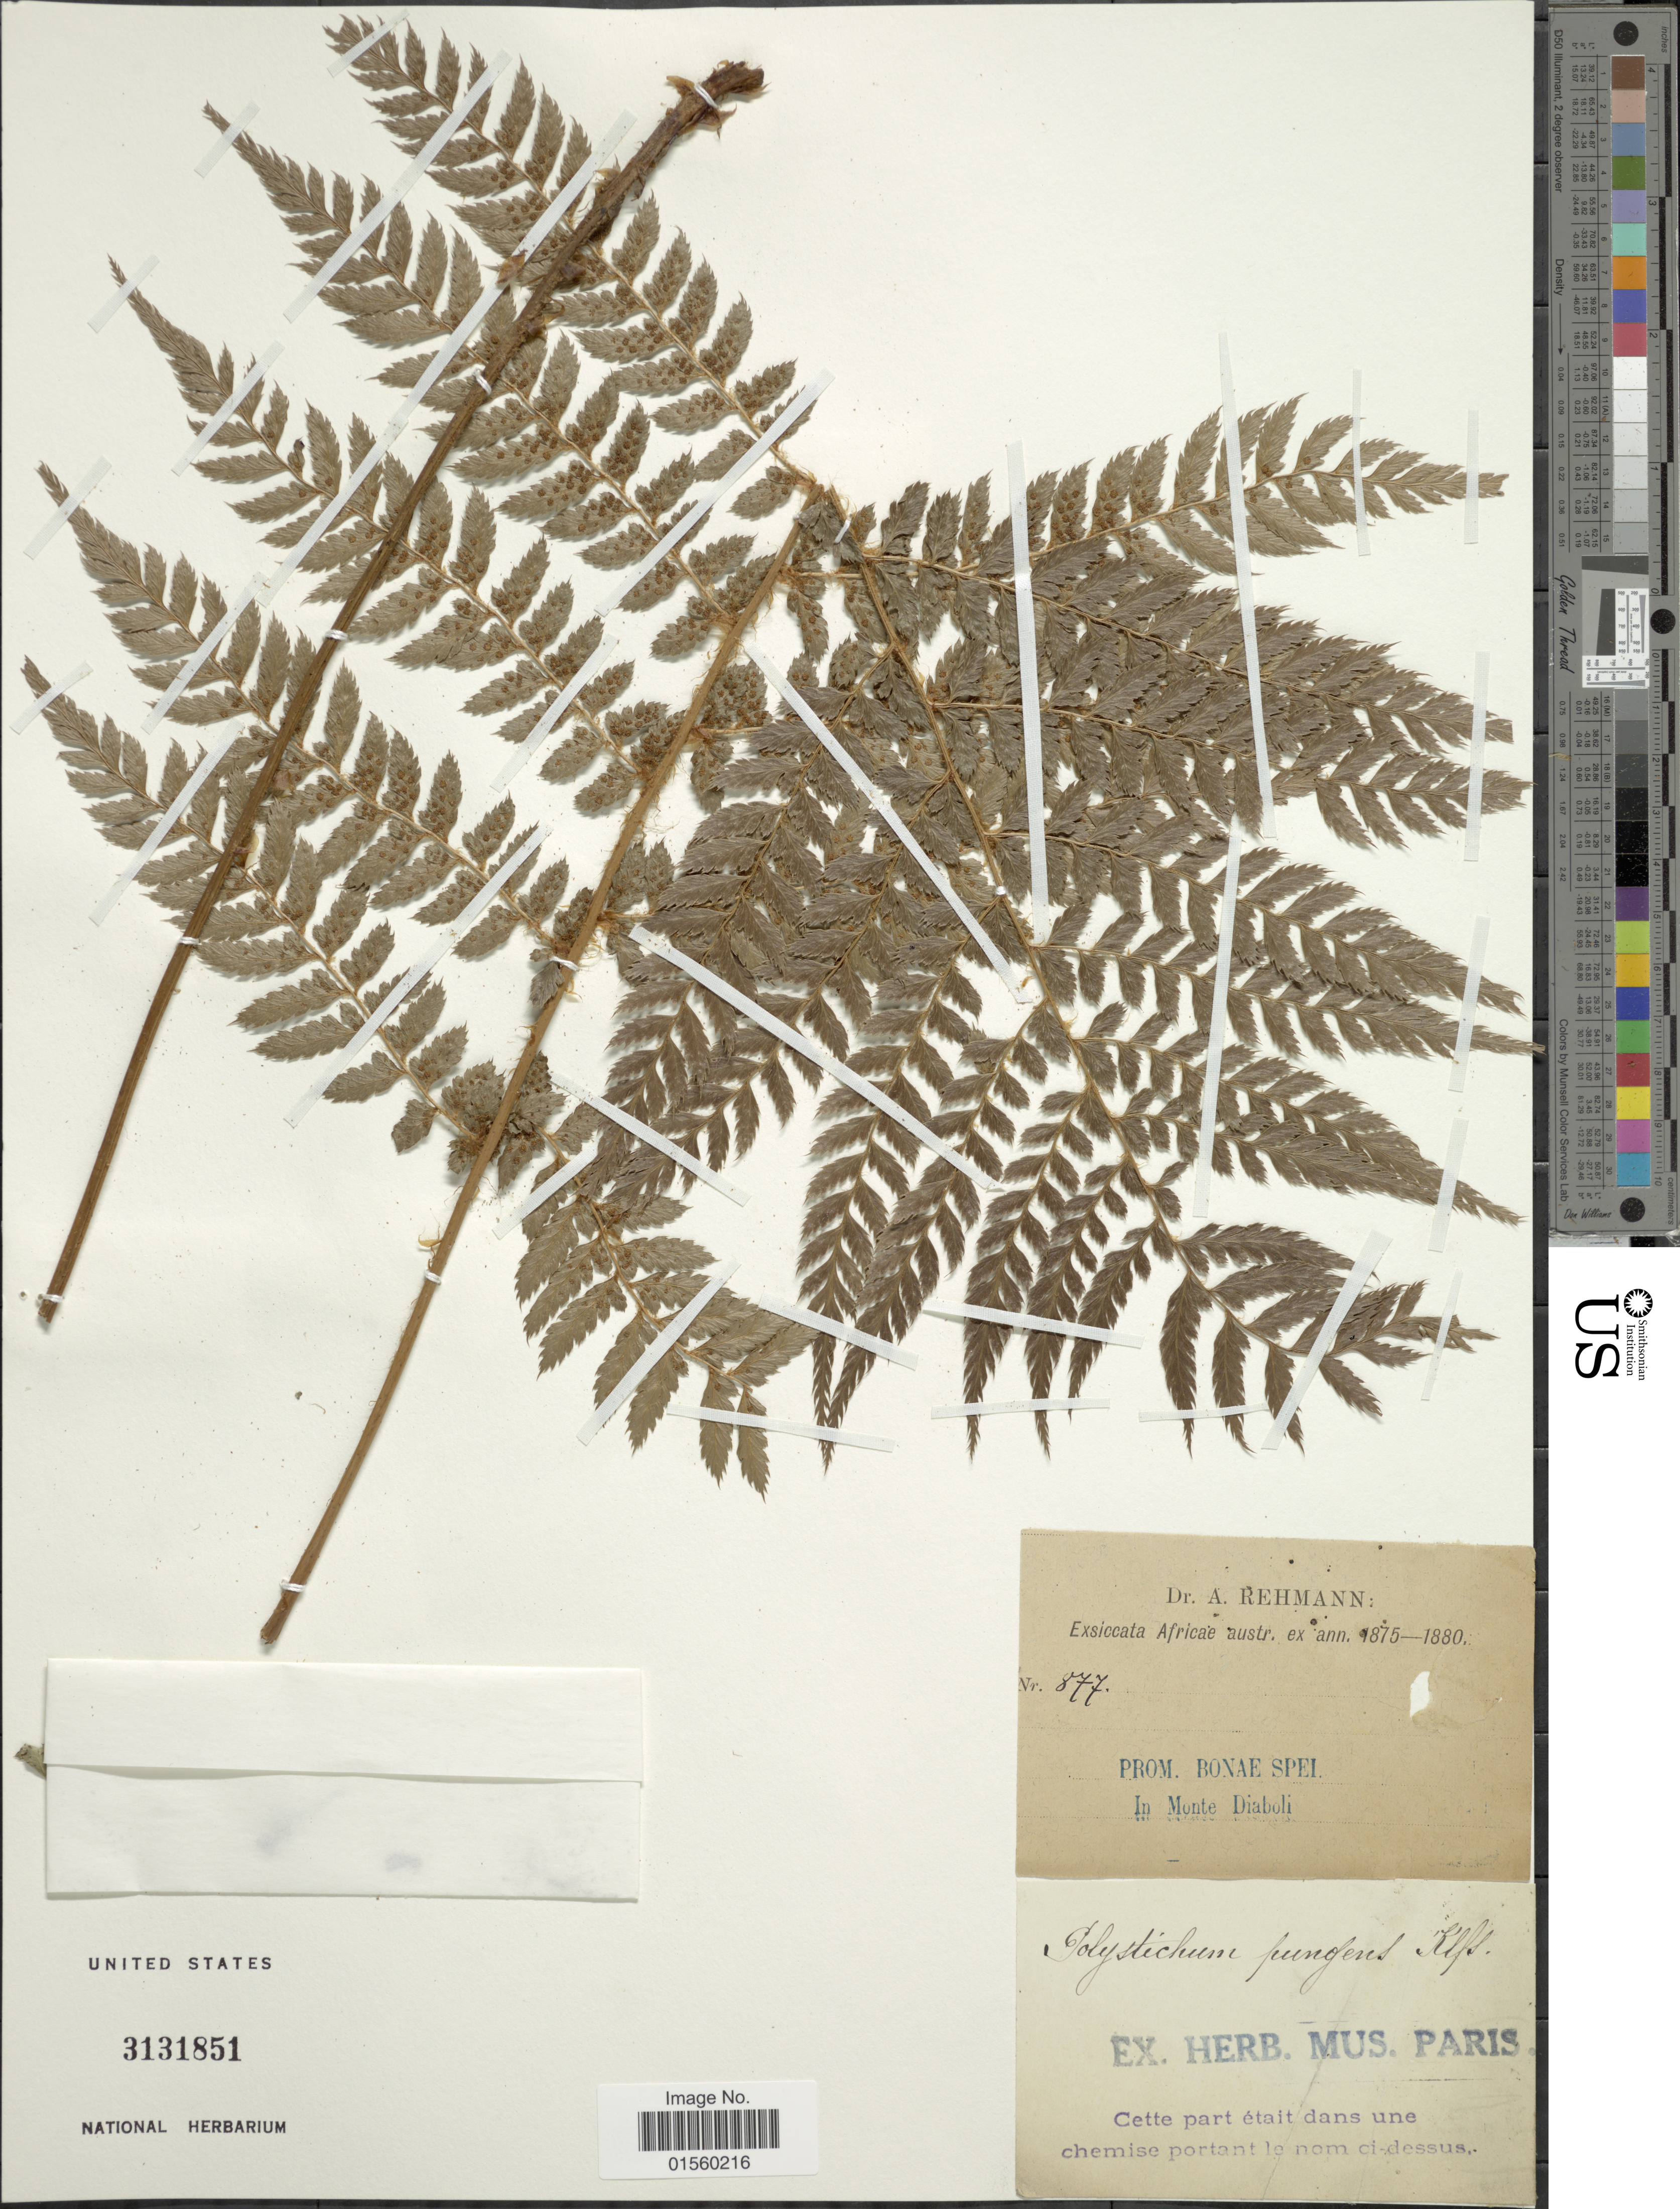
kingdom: Plantae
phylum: Tracheophyta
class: Polypodiopsida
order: Polypodiales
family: Dryopteridaceae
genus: Polystichum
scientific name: Polystichum pungens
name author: (Kaulf.) C. Presl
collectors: A. Rehmann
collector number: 877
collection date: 1875/1880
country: South Africa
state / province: Western Cape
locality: Prom. Bonae Spei, In Monte Diaboli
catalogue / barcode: US 3131851